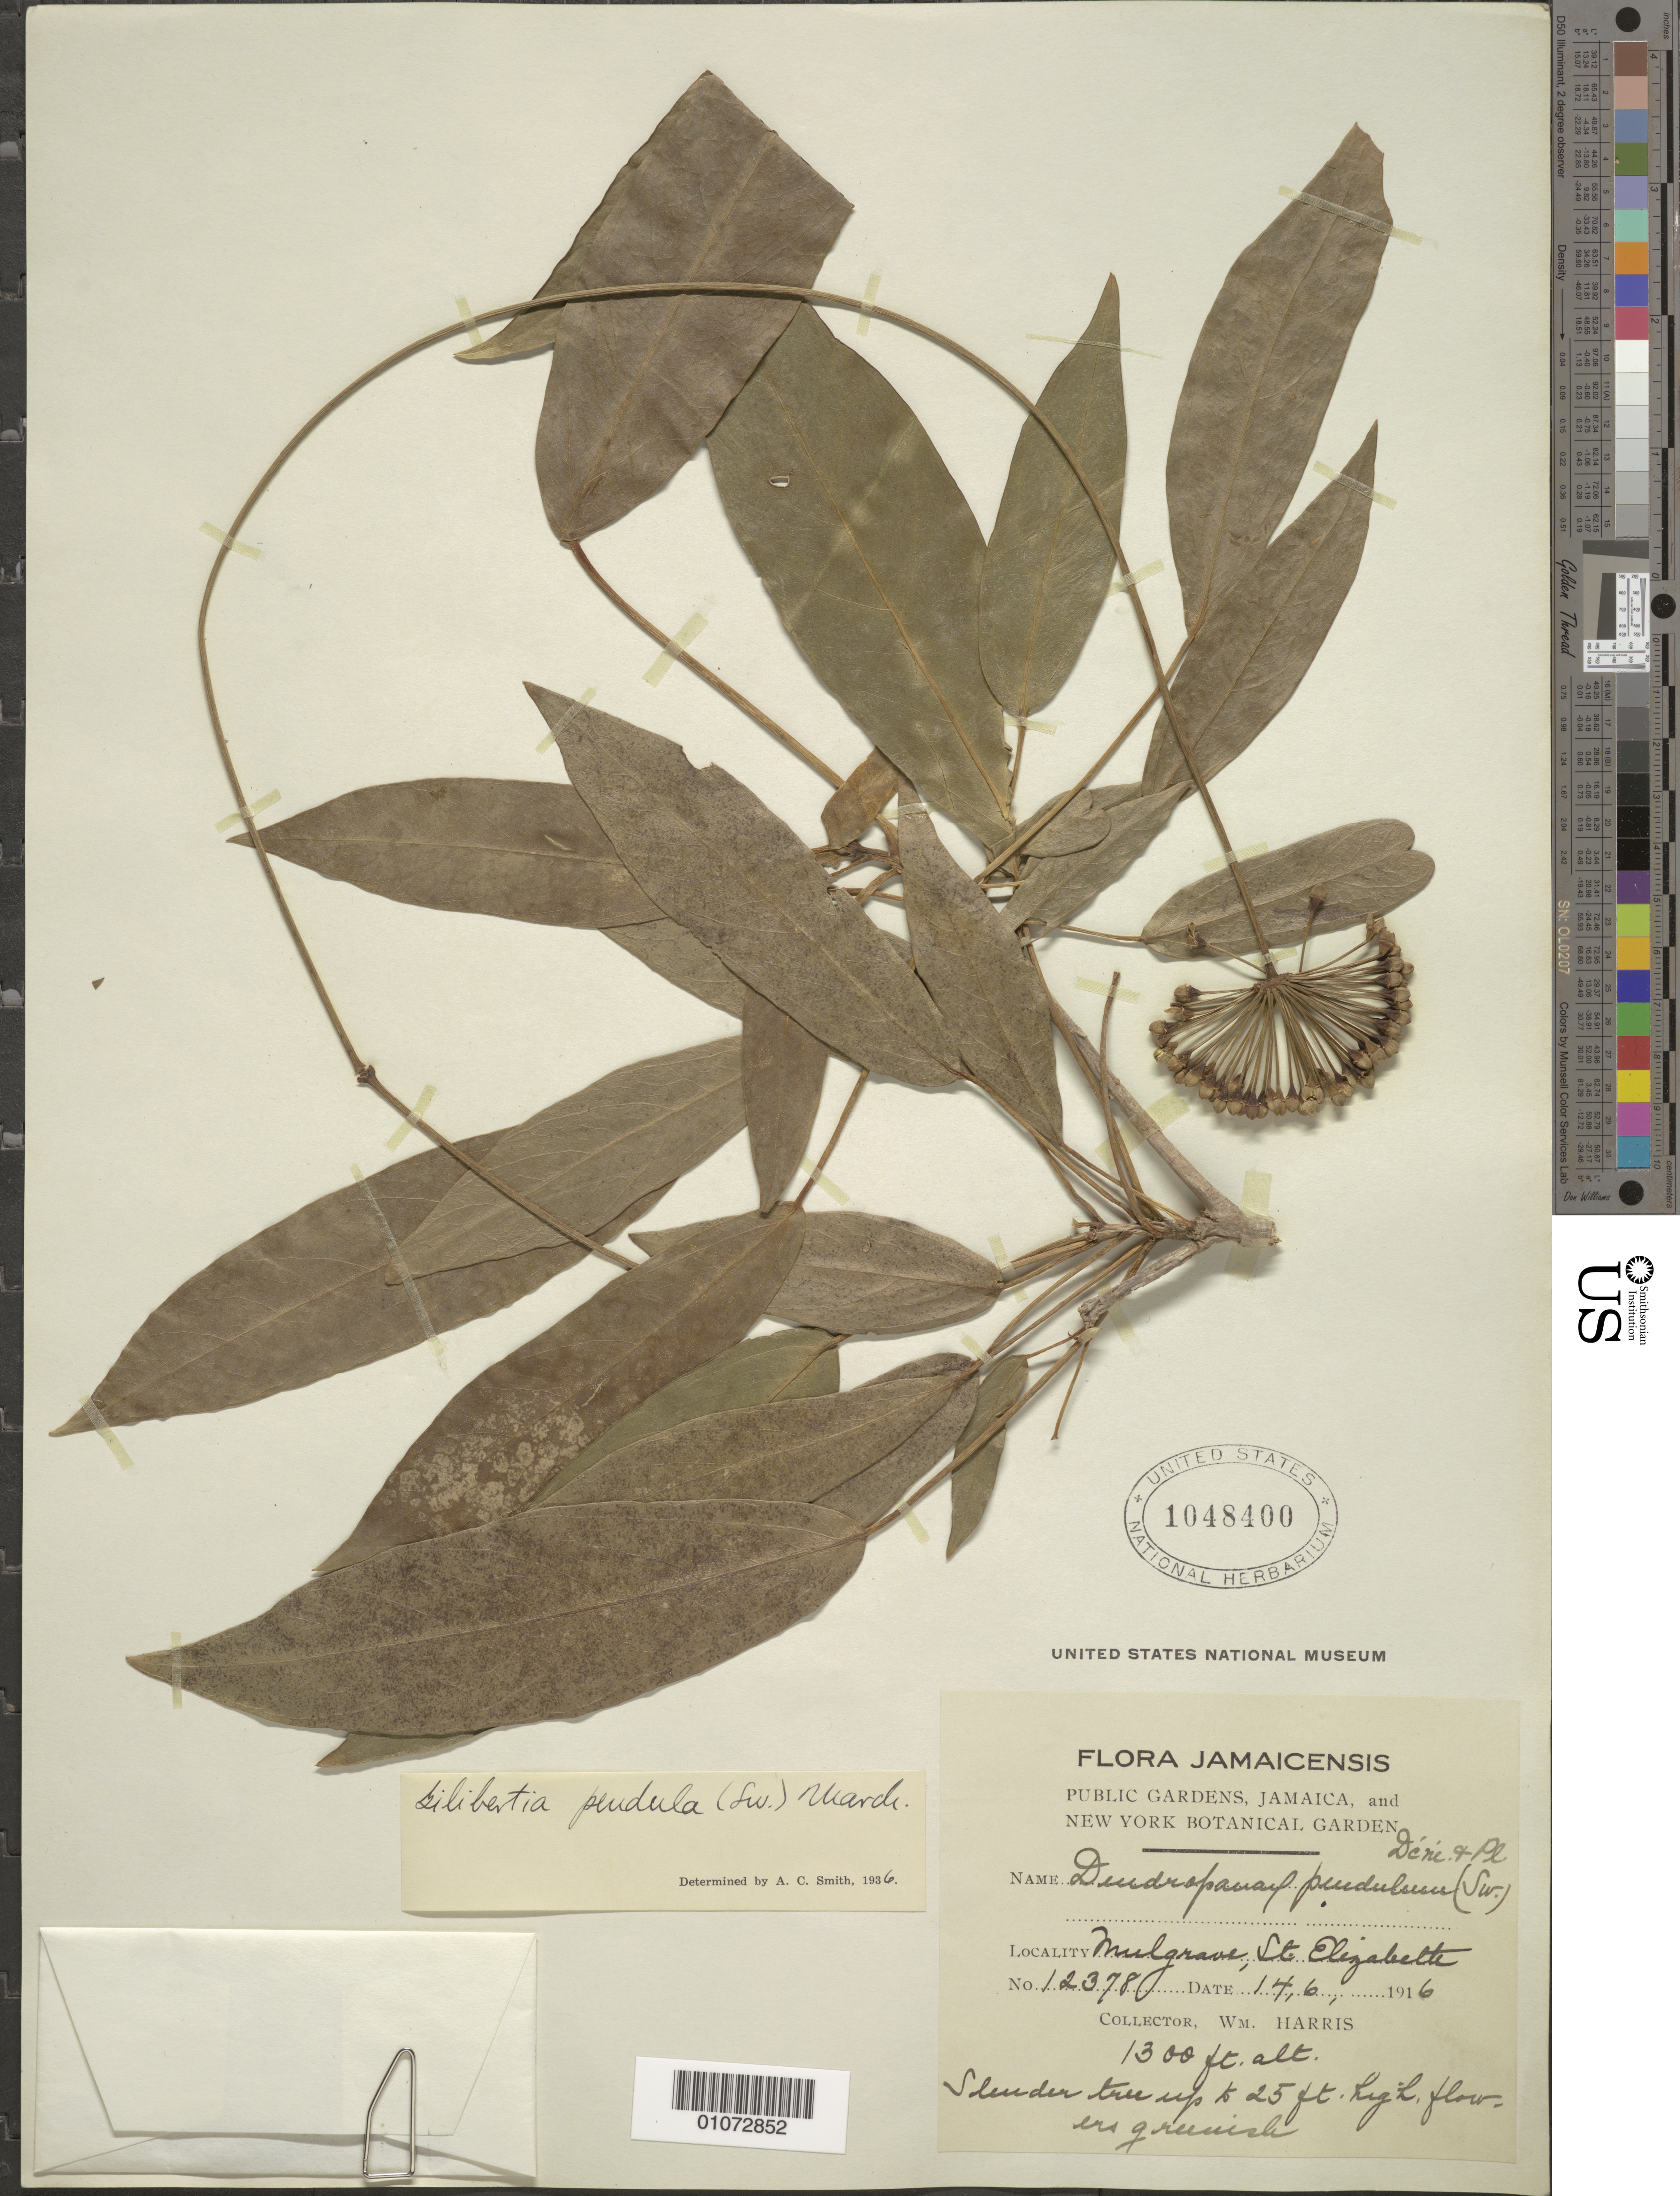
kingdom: Plantae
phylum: Tracheophyta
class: Magnoliopsida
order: Apiales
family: Araliaceae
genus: Dendropanax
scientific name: Dendropanax pendulus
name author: (Sw.) Decne. & Planch.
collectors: W. Harris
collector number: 12378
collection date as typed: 14 Jun 1916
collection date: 1916-06-14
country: Jamaica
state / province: Saint Elizabeth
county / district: Bideford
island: Jamaica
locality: Mulgrave.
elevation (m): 396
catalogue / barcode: US 1048400